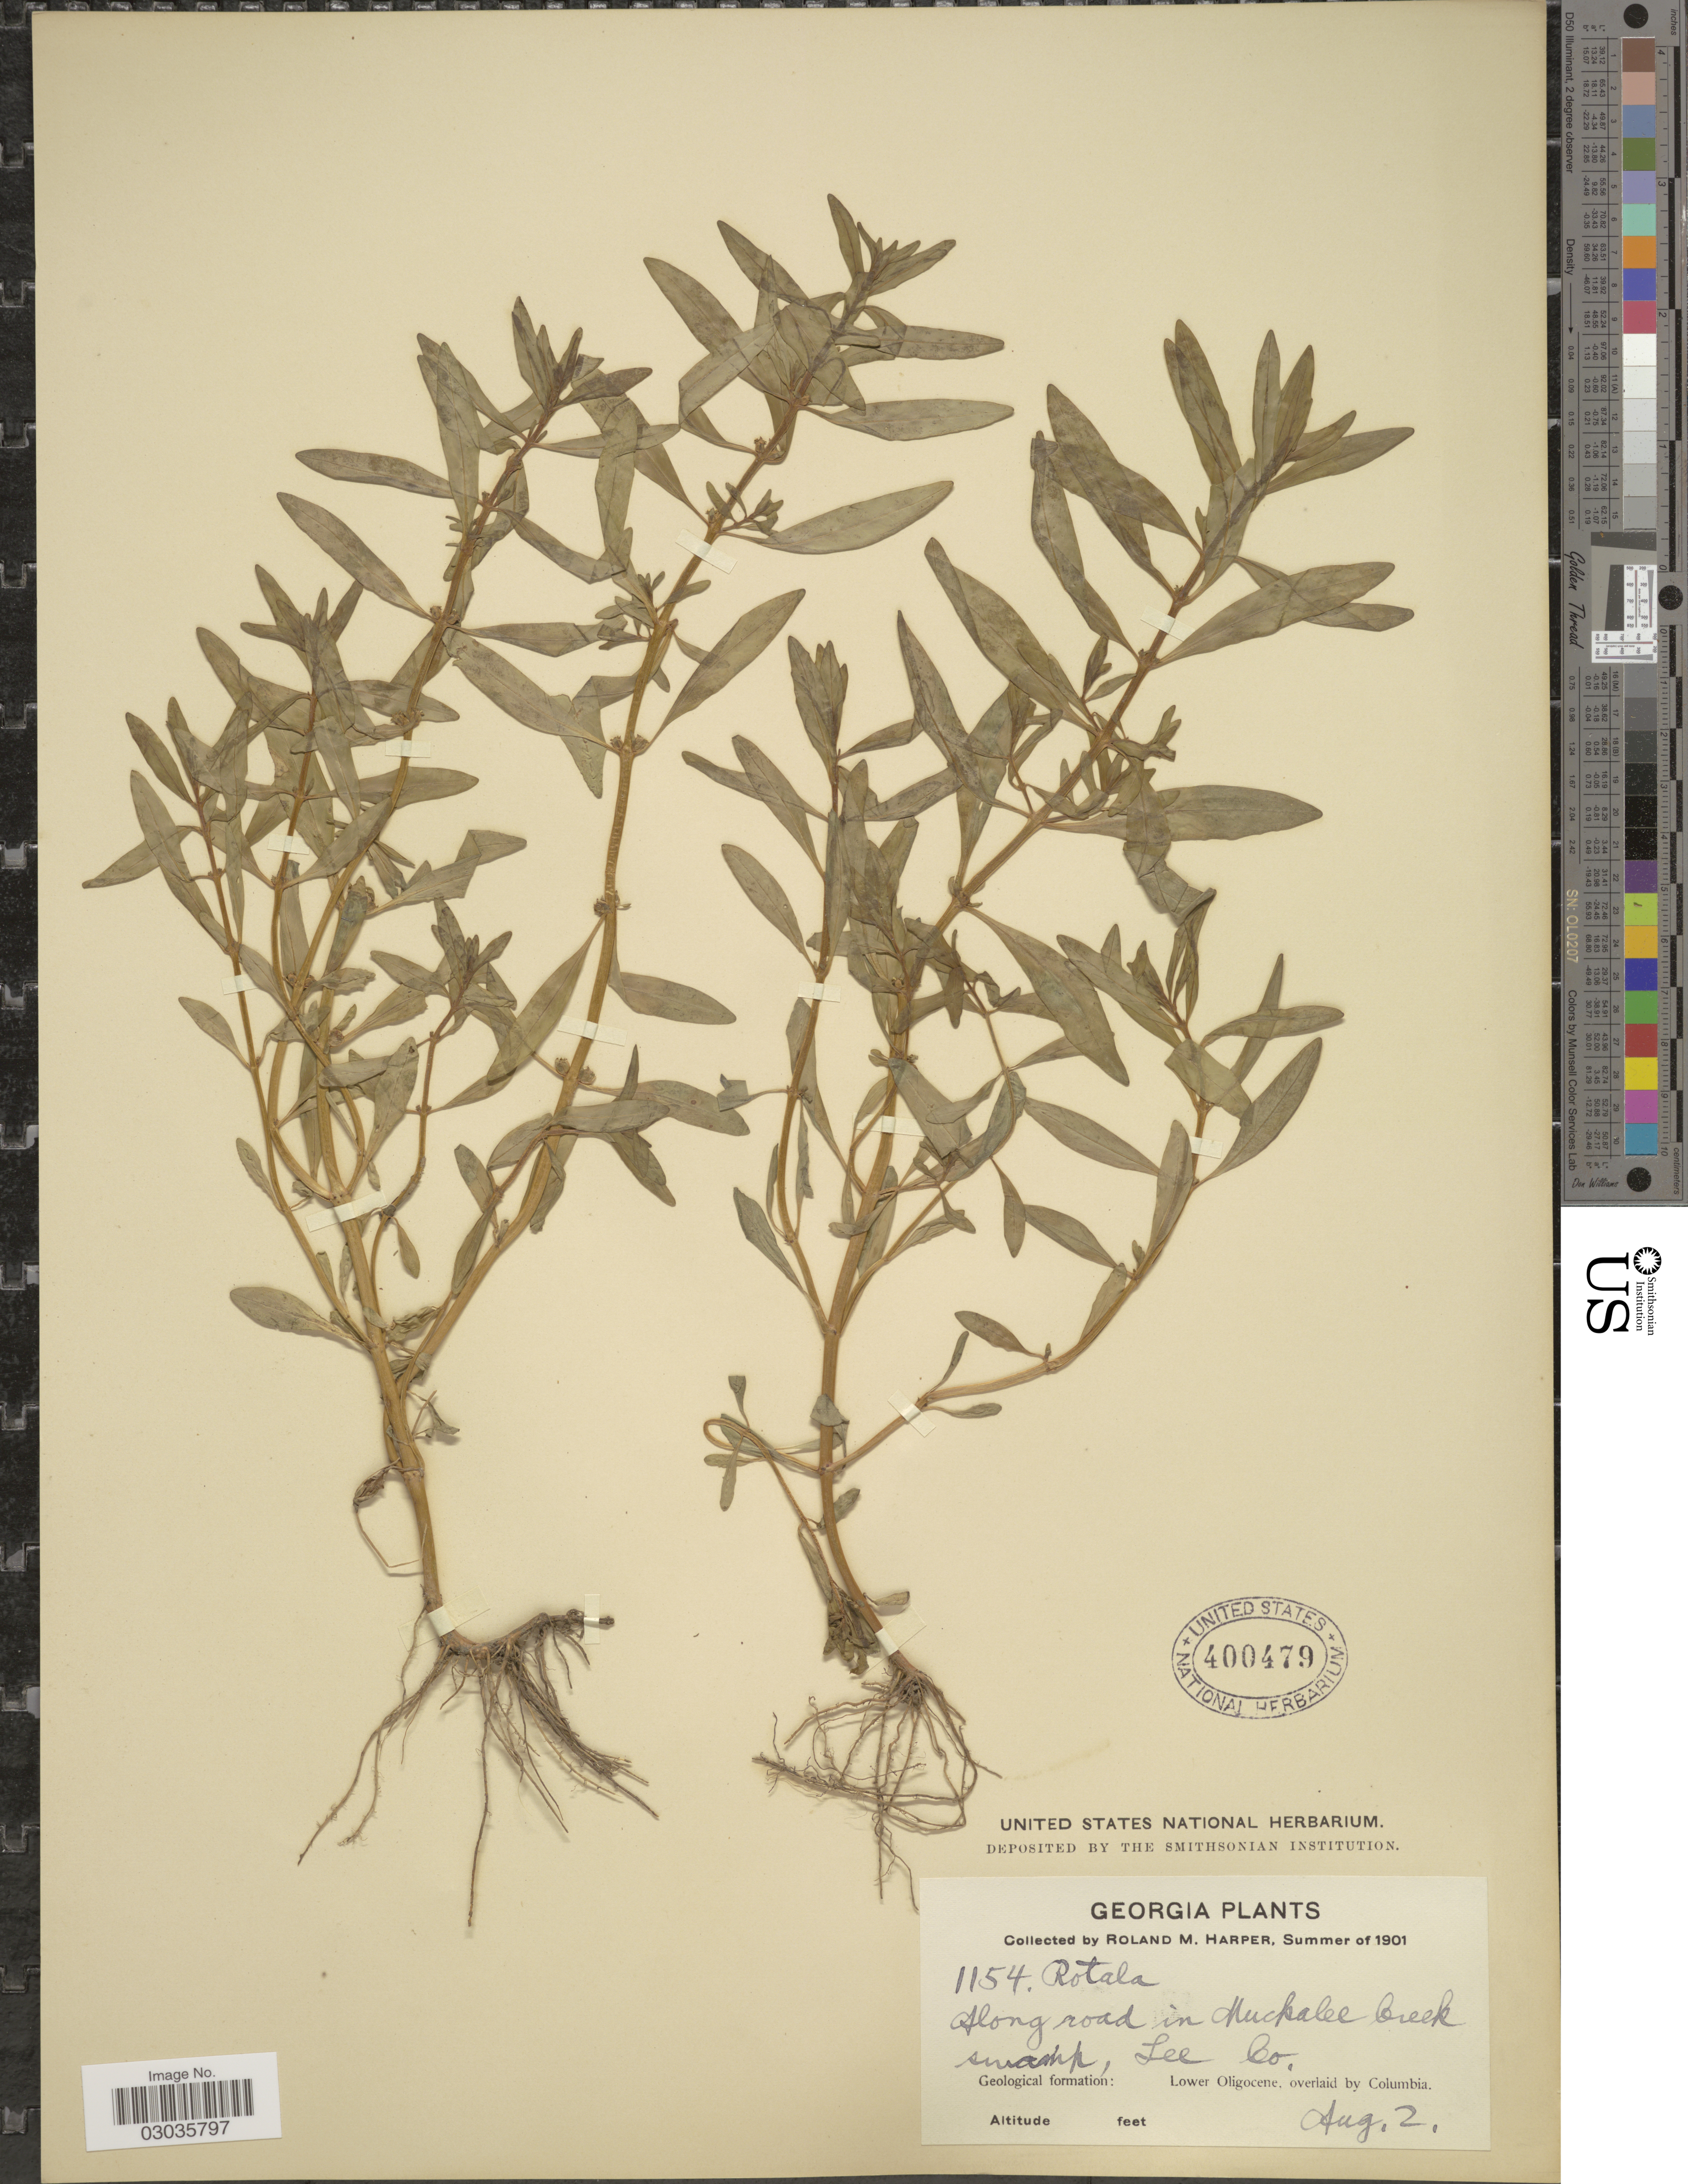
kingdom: Plantae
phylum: Tracheophyta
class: Magnoliopsida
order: Myrtales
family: Lythraceae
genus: Rotala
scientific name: Rotala ramosior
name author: (L.) Koehne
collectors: R. M. Harper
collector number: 1154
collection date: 1901-08-02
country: United States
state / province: Georgia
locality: Along road in Muckalee Creek swamp, Lee Co. Geological formation: Lower Oligocene, overlaid by Columbia.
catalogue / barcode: US 400479